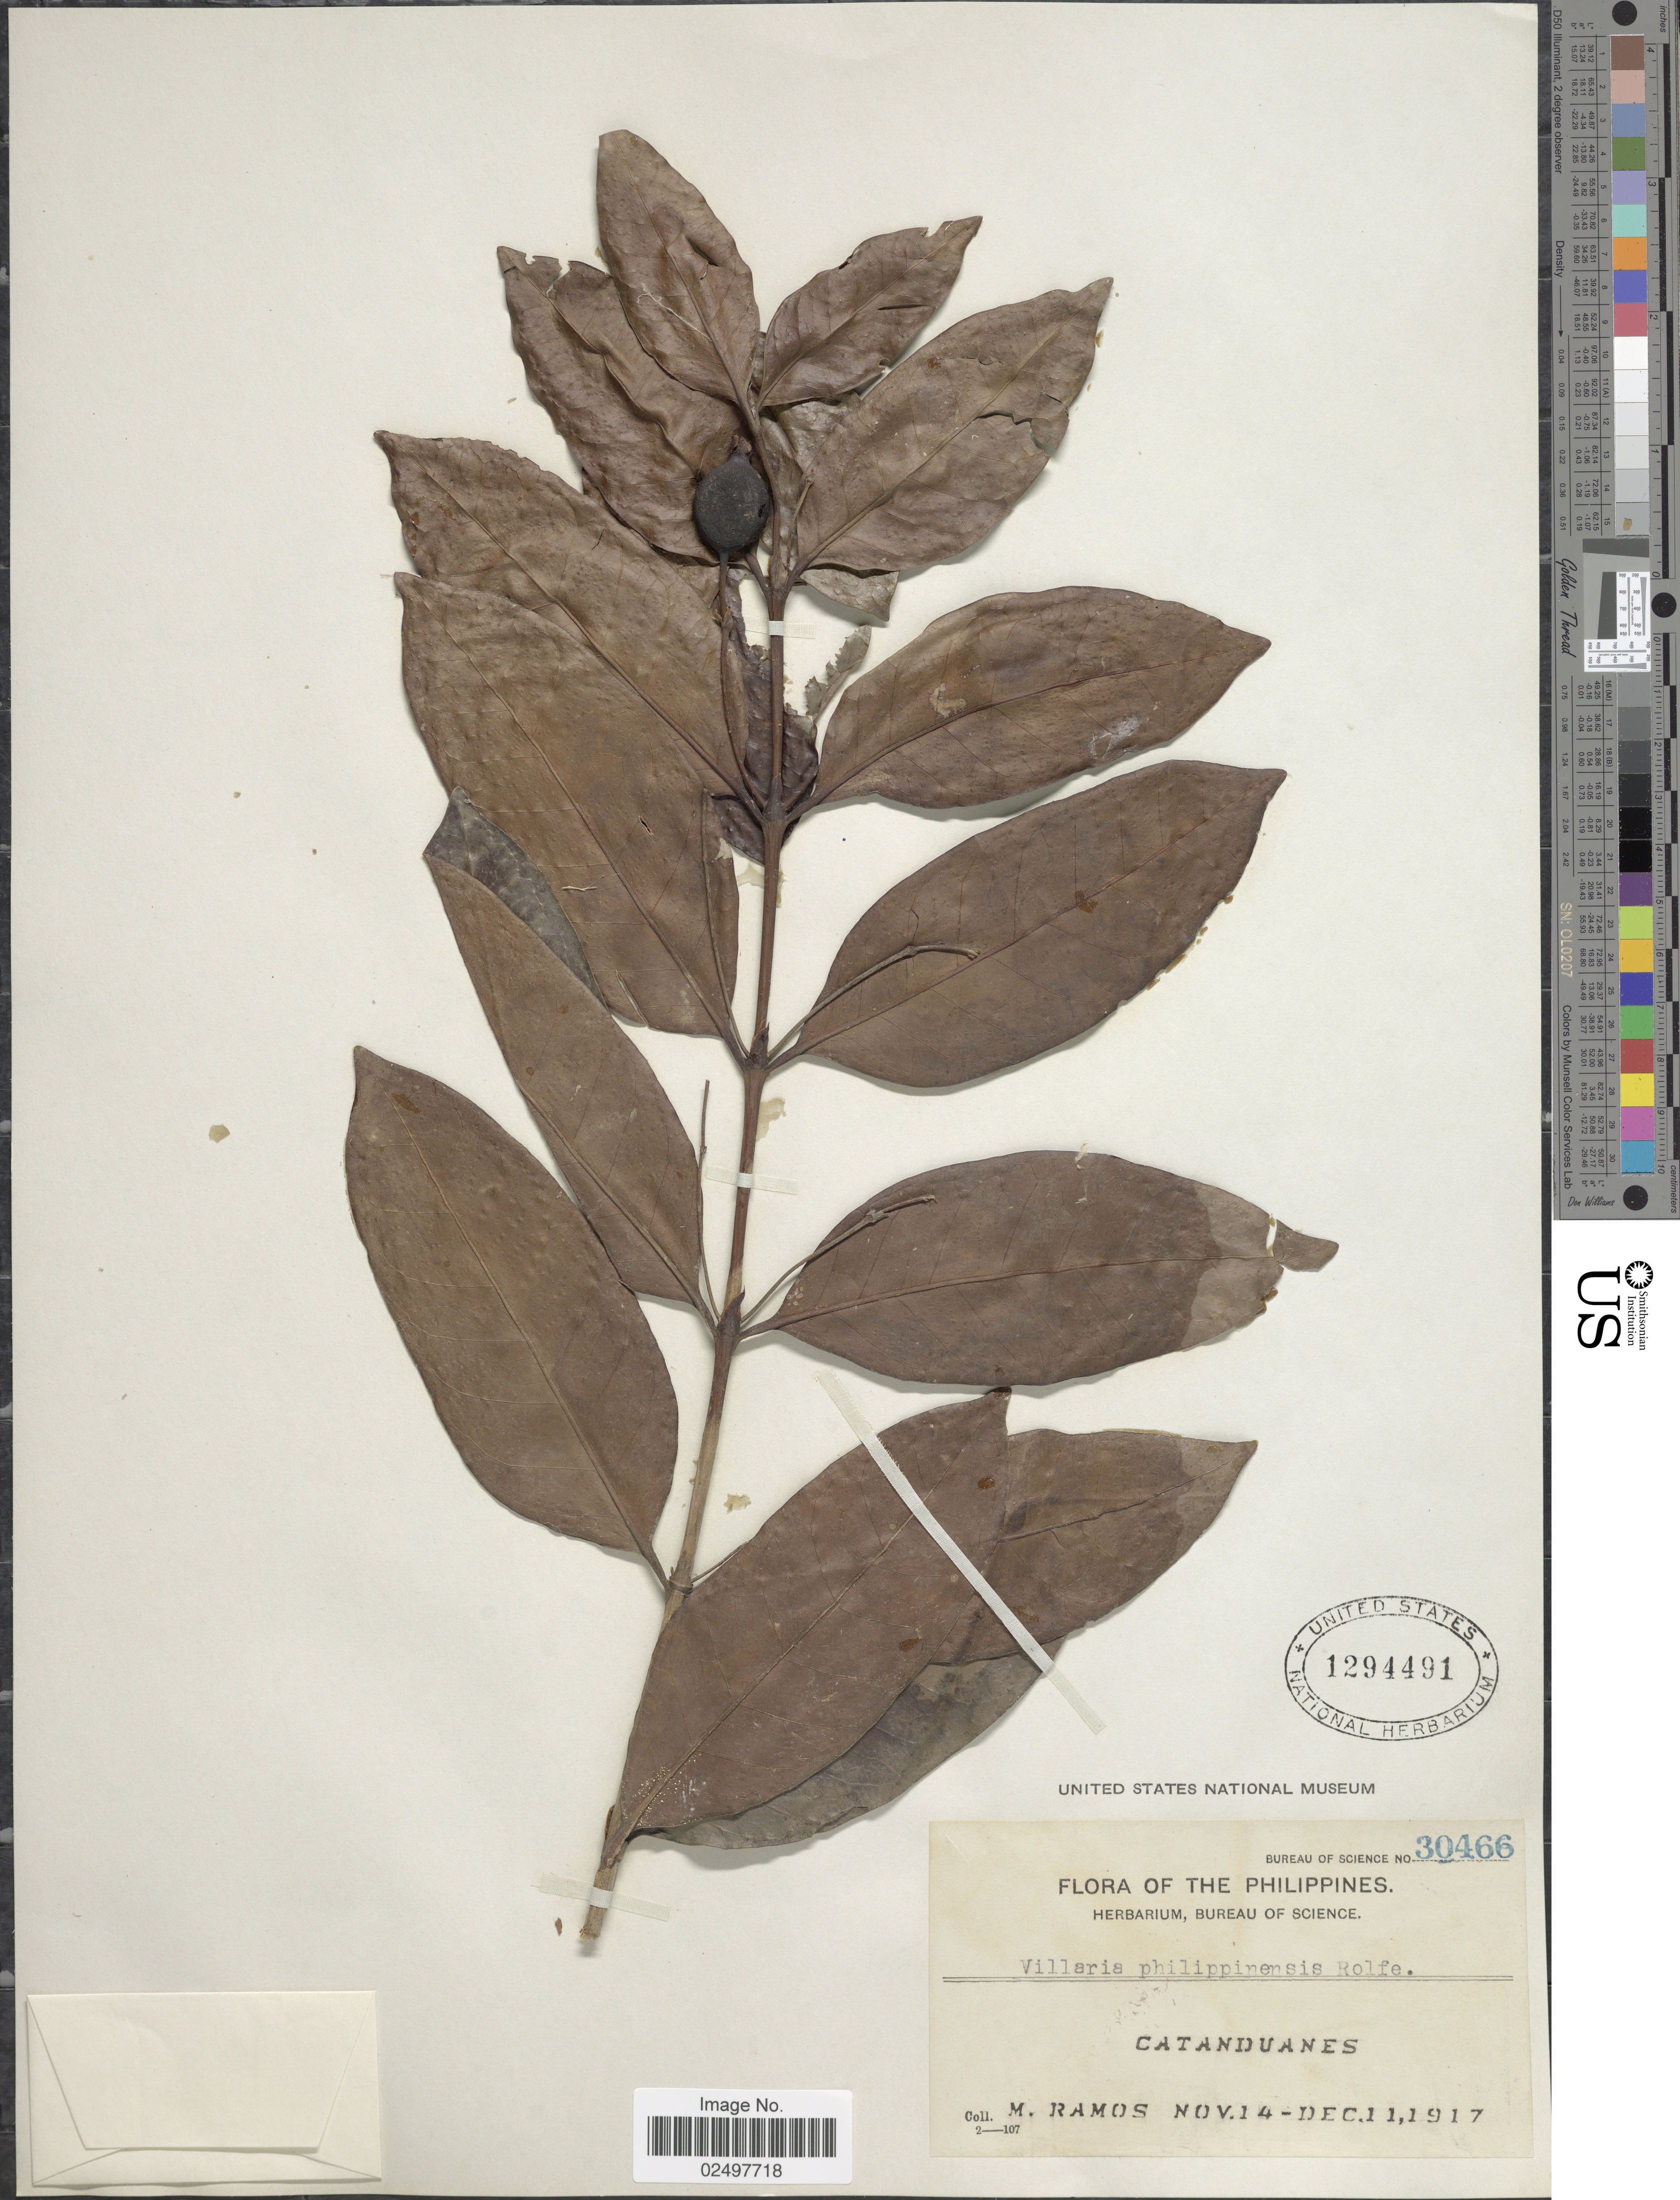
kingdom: Plantae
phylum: Tracheophyta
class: Magnoliopsida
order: Gentianales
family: Rubiaceae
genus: Villaria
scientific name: Villaria philippinensis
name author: Rolfe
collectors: M. Ramos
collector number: Bureau of Science 30466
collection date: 1917-11-14/1917-12-11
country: Philippines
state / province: Bicol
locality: Catanduanes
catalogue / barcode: US 1294491